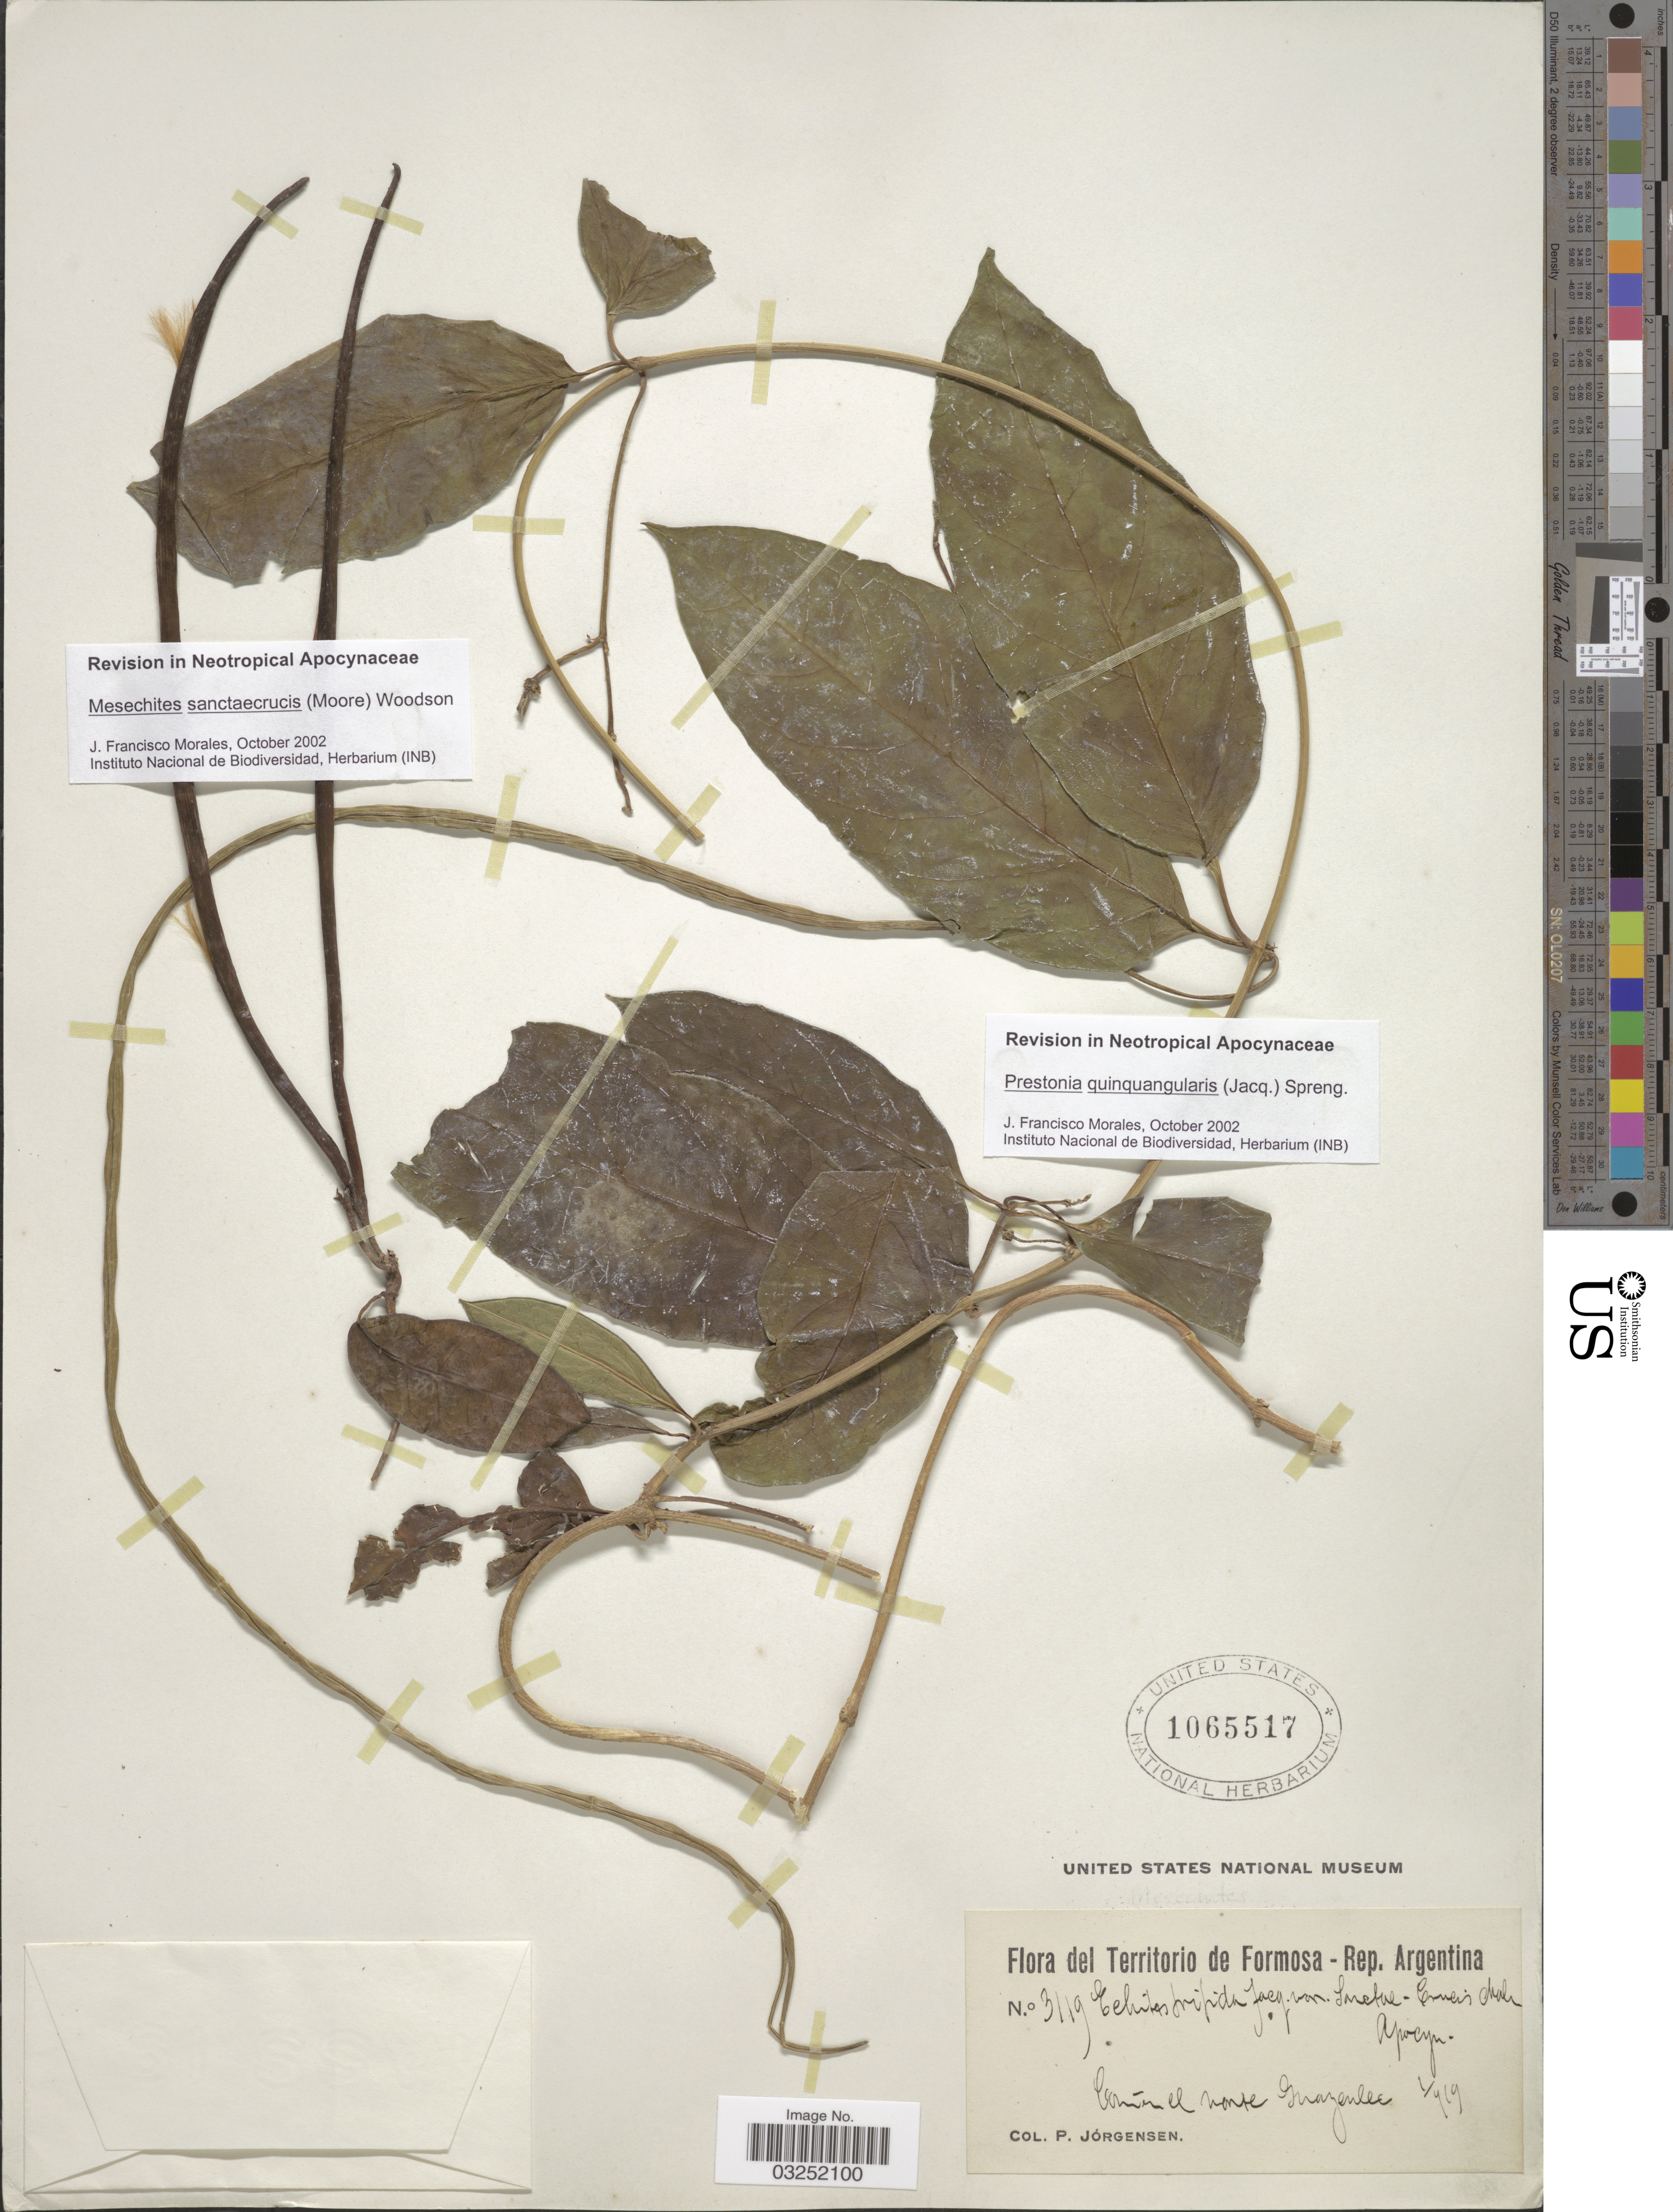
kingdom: Plantae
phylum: Tracheophyta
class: Magnoliopsida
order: Gentianales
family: Apocynaceae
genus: Prestonia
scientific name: Prestonia quinquangularis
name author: (Jacq.) Spreng.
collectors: P. Jörgensen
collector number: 3119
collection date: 1919-01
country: Argentina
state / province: Formosa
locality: Territorio de Formosa, Rep. Argentina, Común el monte Guaycolec.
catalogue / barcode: US 1065517